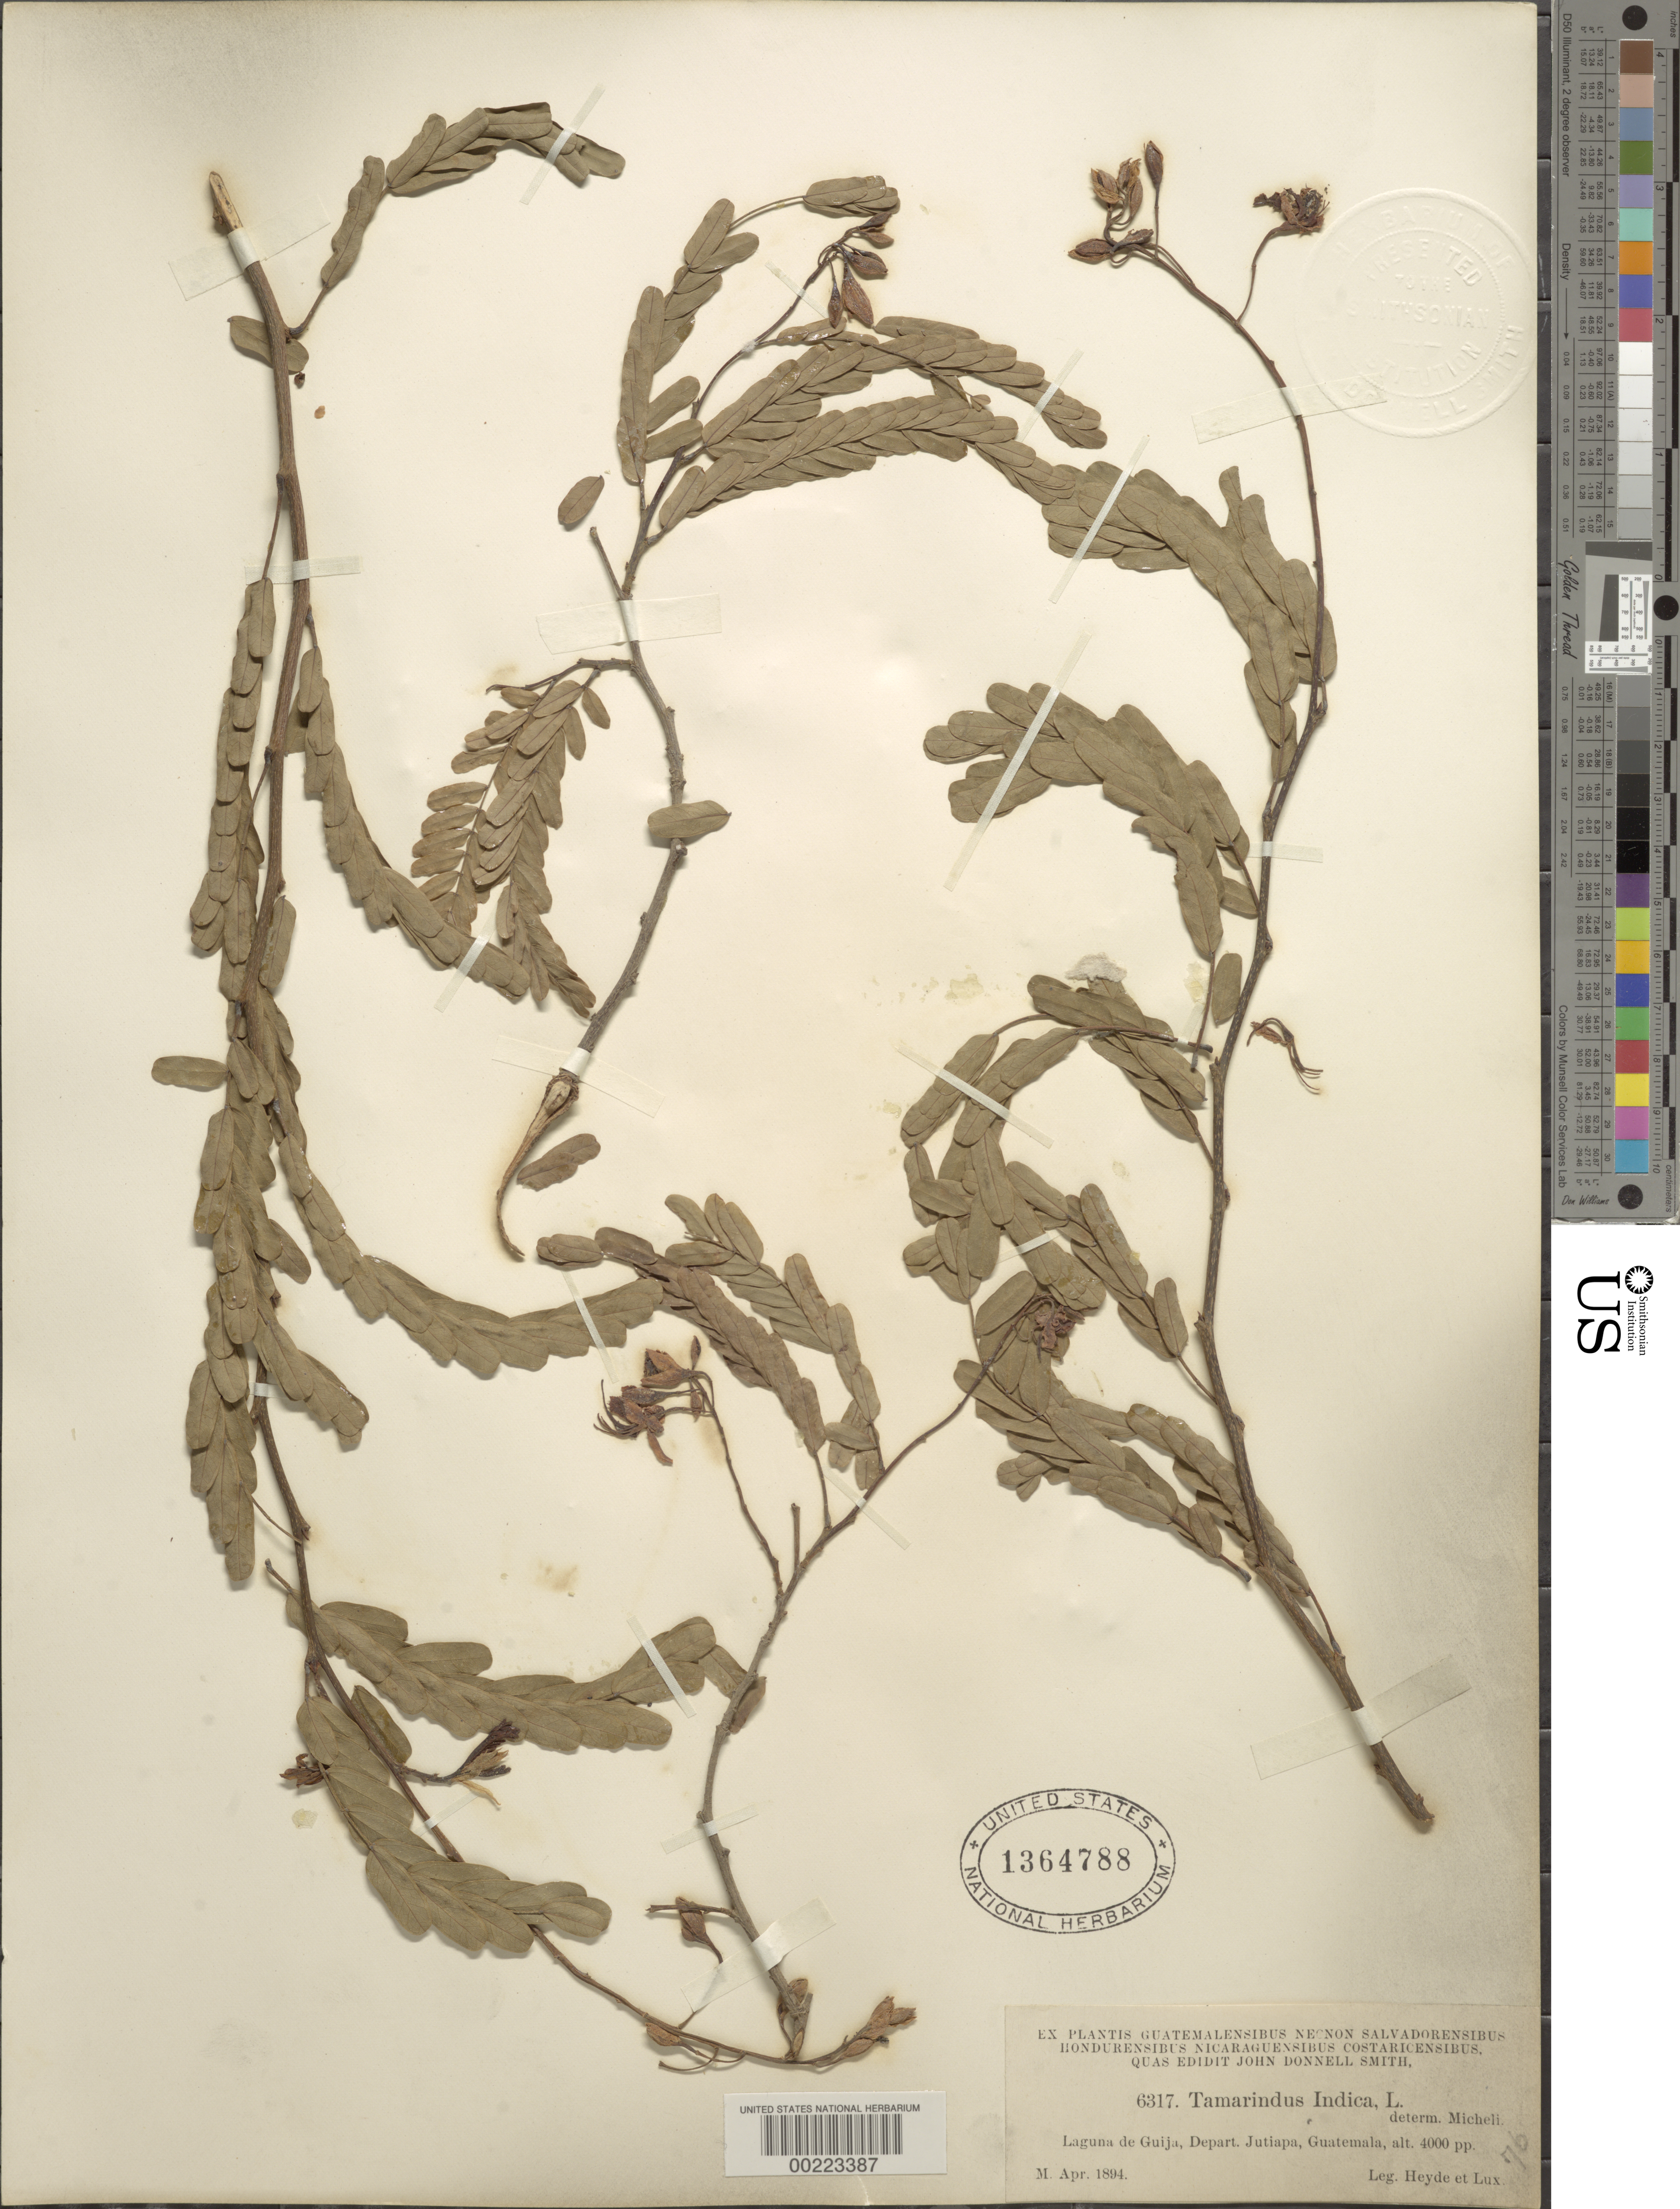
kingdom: Plantae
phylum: Tracheophyta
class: Magnoliopsida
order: Fabales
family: Fabaceae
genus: Tamarindus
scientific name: Tamarindus indica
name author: L.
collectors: E. T. Heyde & E. Lux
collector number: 6317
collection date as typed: Apr 1894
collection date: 1894-04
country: Guatemala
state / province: Jutiapa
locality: Laguna de Guija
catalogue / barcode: US 1364788